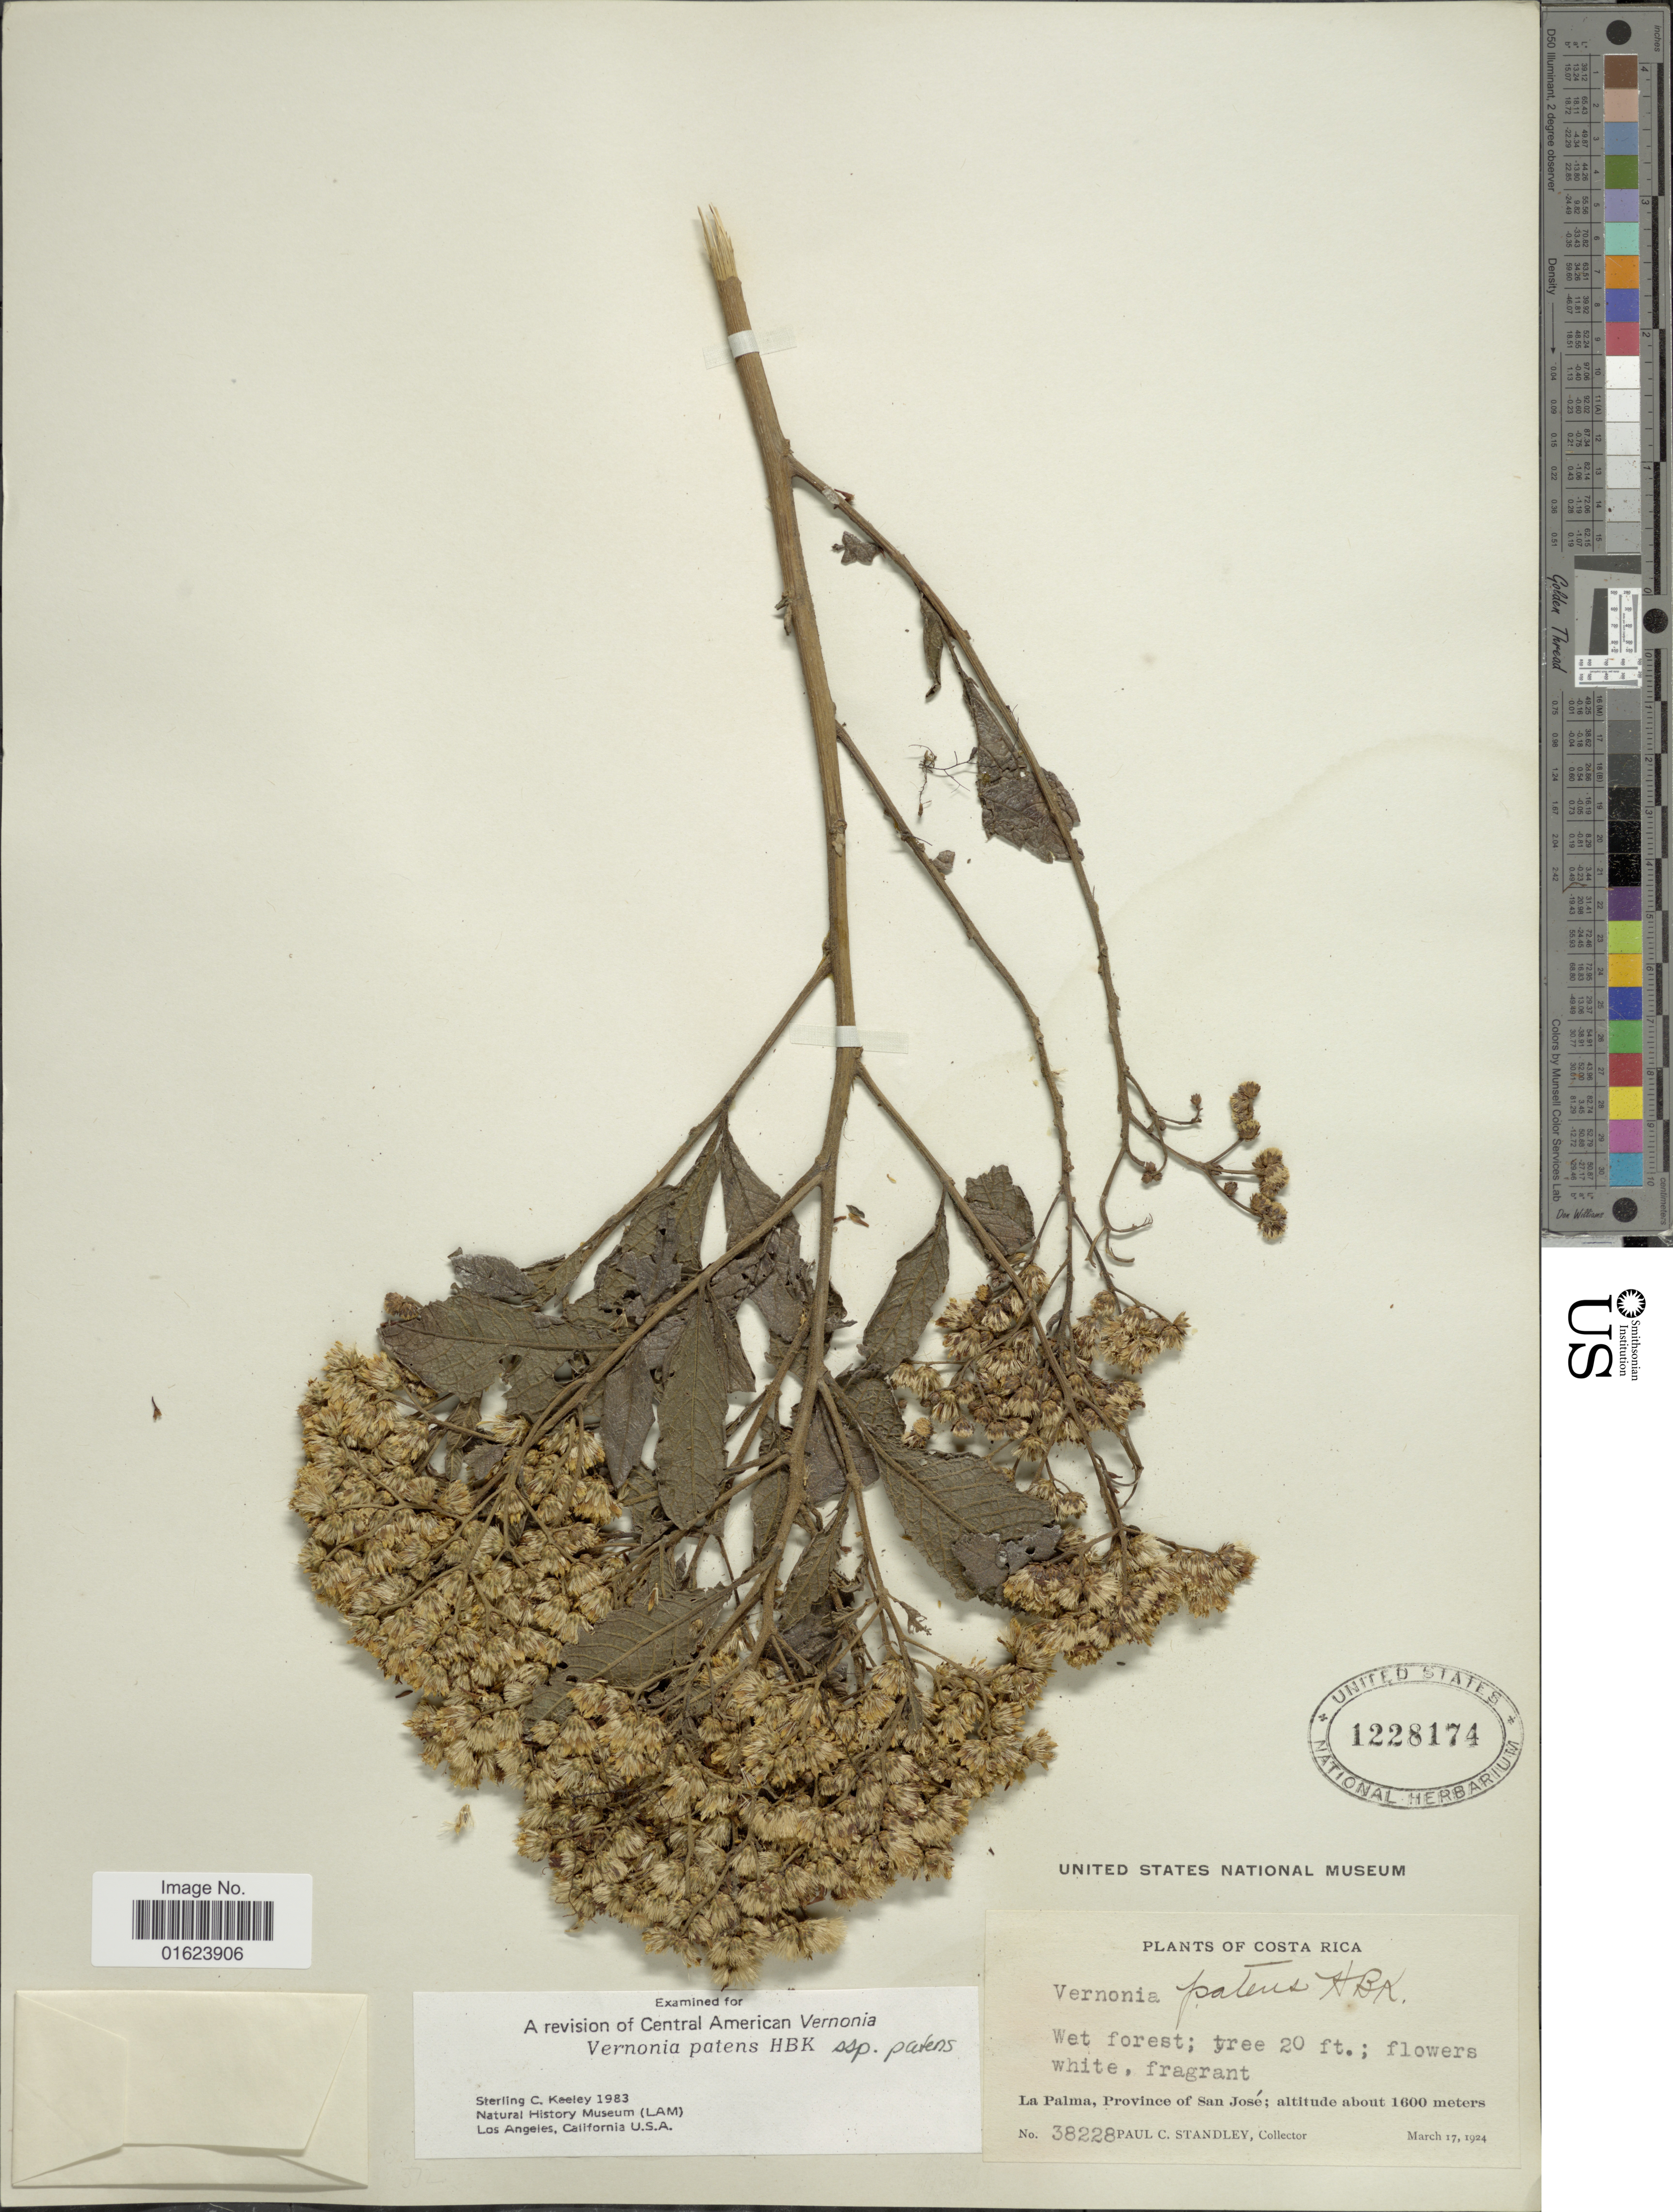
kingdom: Plantae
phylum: Tracheophyta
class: Magnoliopsida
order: Asterales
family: Asteraceae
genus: Vernonanthura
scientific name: Vernonanthura patens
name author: (Kunth) H. Rob.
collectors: P. C. Standley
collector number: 38228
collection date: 1924-03-17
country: Costa Rica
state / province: San José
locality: Costa Rica, La Palma, province of San Jose.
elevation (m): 1600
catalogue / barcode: US 1228174